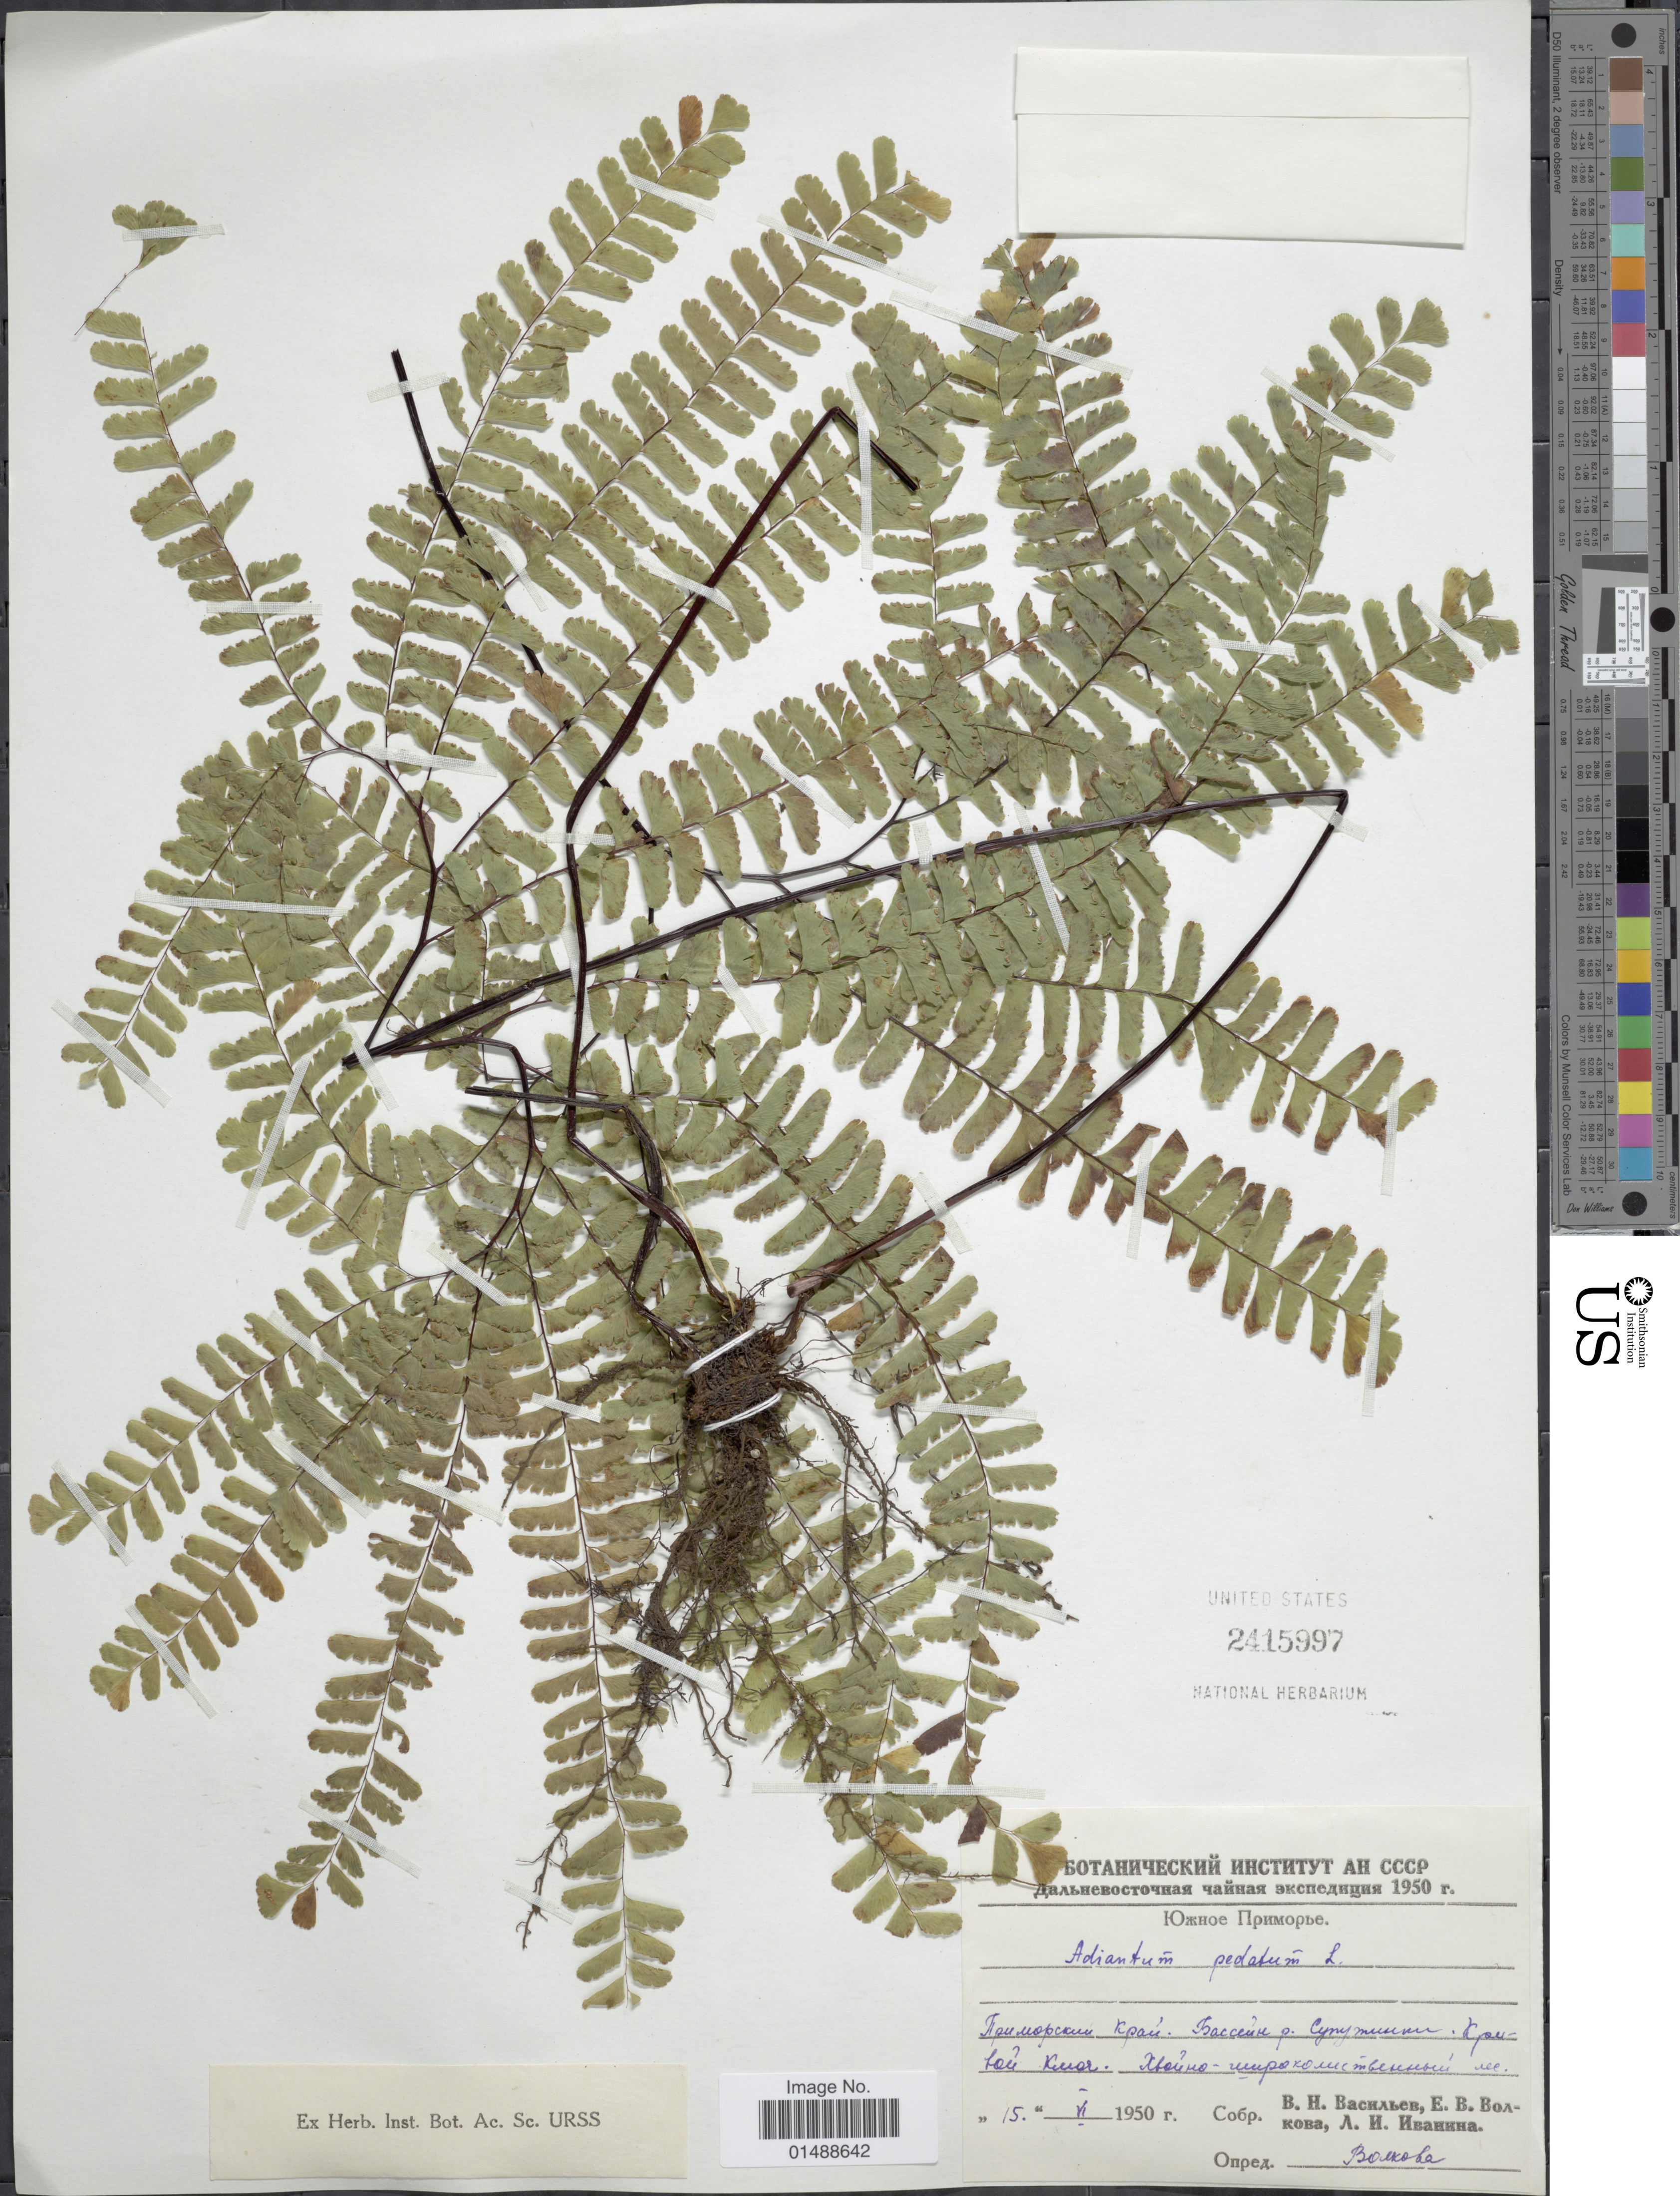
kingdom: Plantae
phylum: Tracheophyta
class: Polypodiopsida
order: Polypodiales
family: Pteridaceae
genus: Adiantum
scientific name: Adiantum pedatum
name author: L.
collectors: V. Vasil'ev, E. V. Volkova & L. Ivanina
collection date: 1950-06-15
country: Russian Federation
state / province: Primorsky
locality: Far Eastern Federal District, Primorsky Krai, Bassin of River Suputinka.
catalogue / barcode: US 2415997